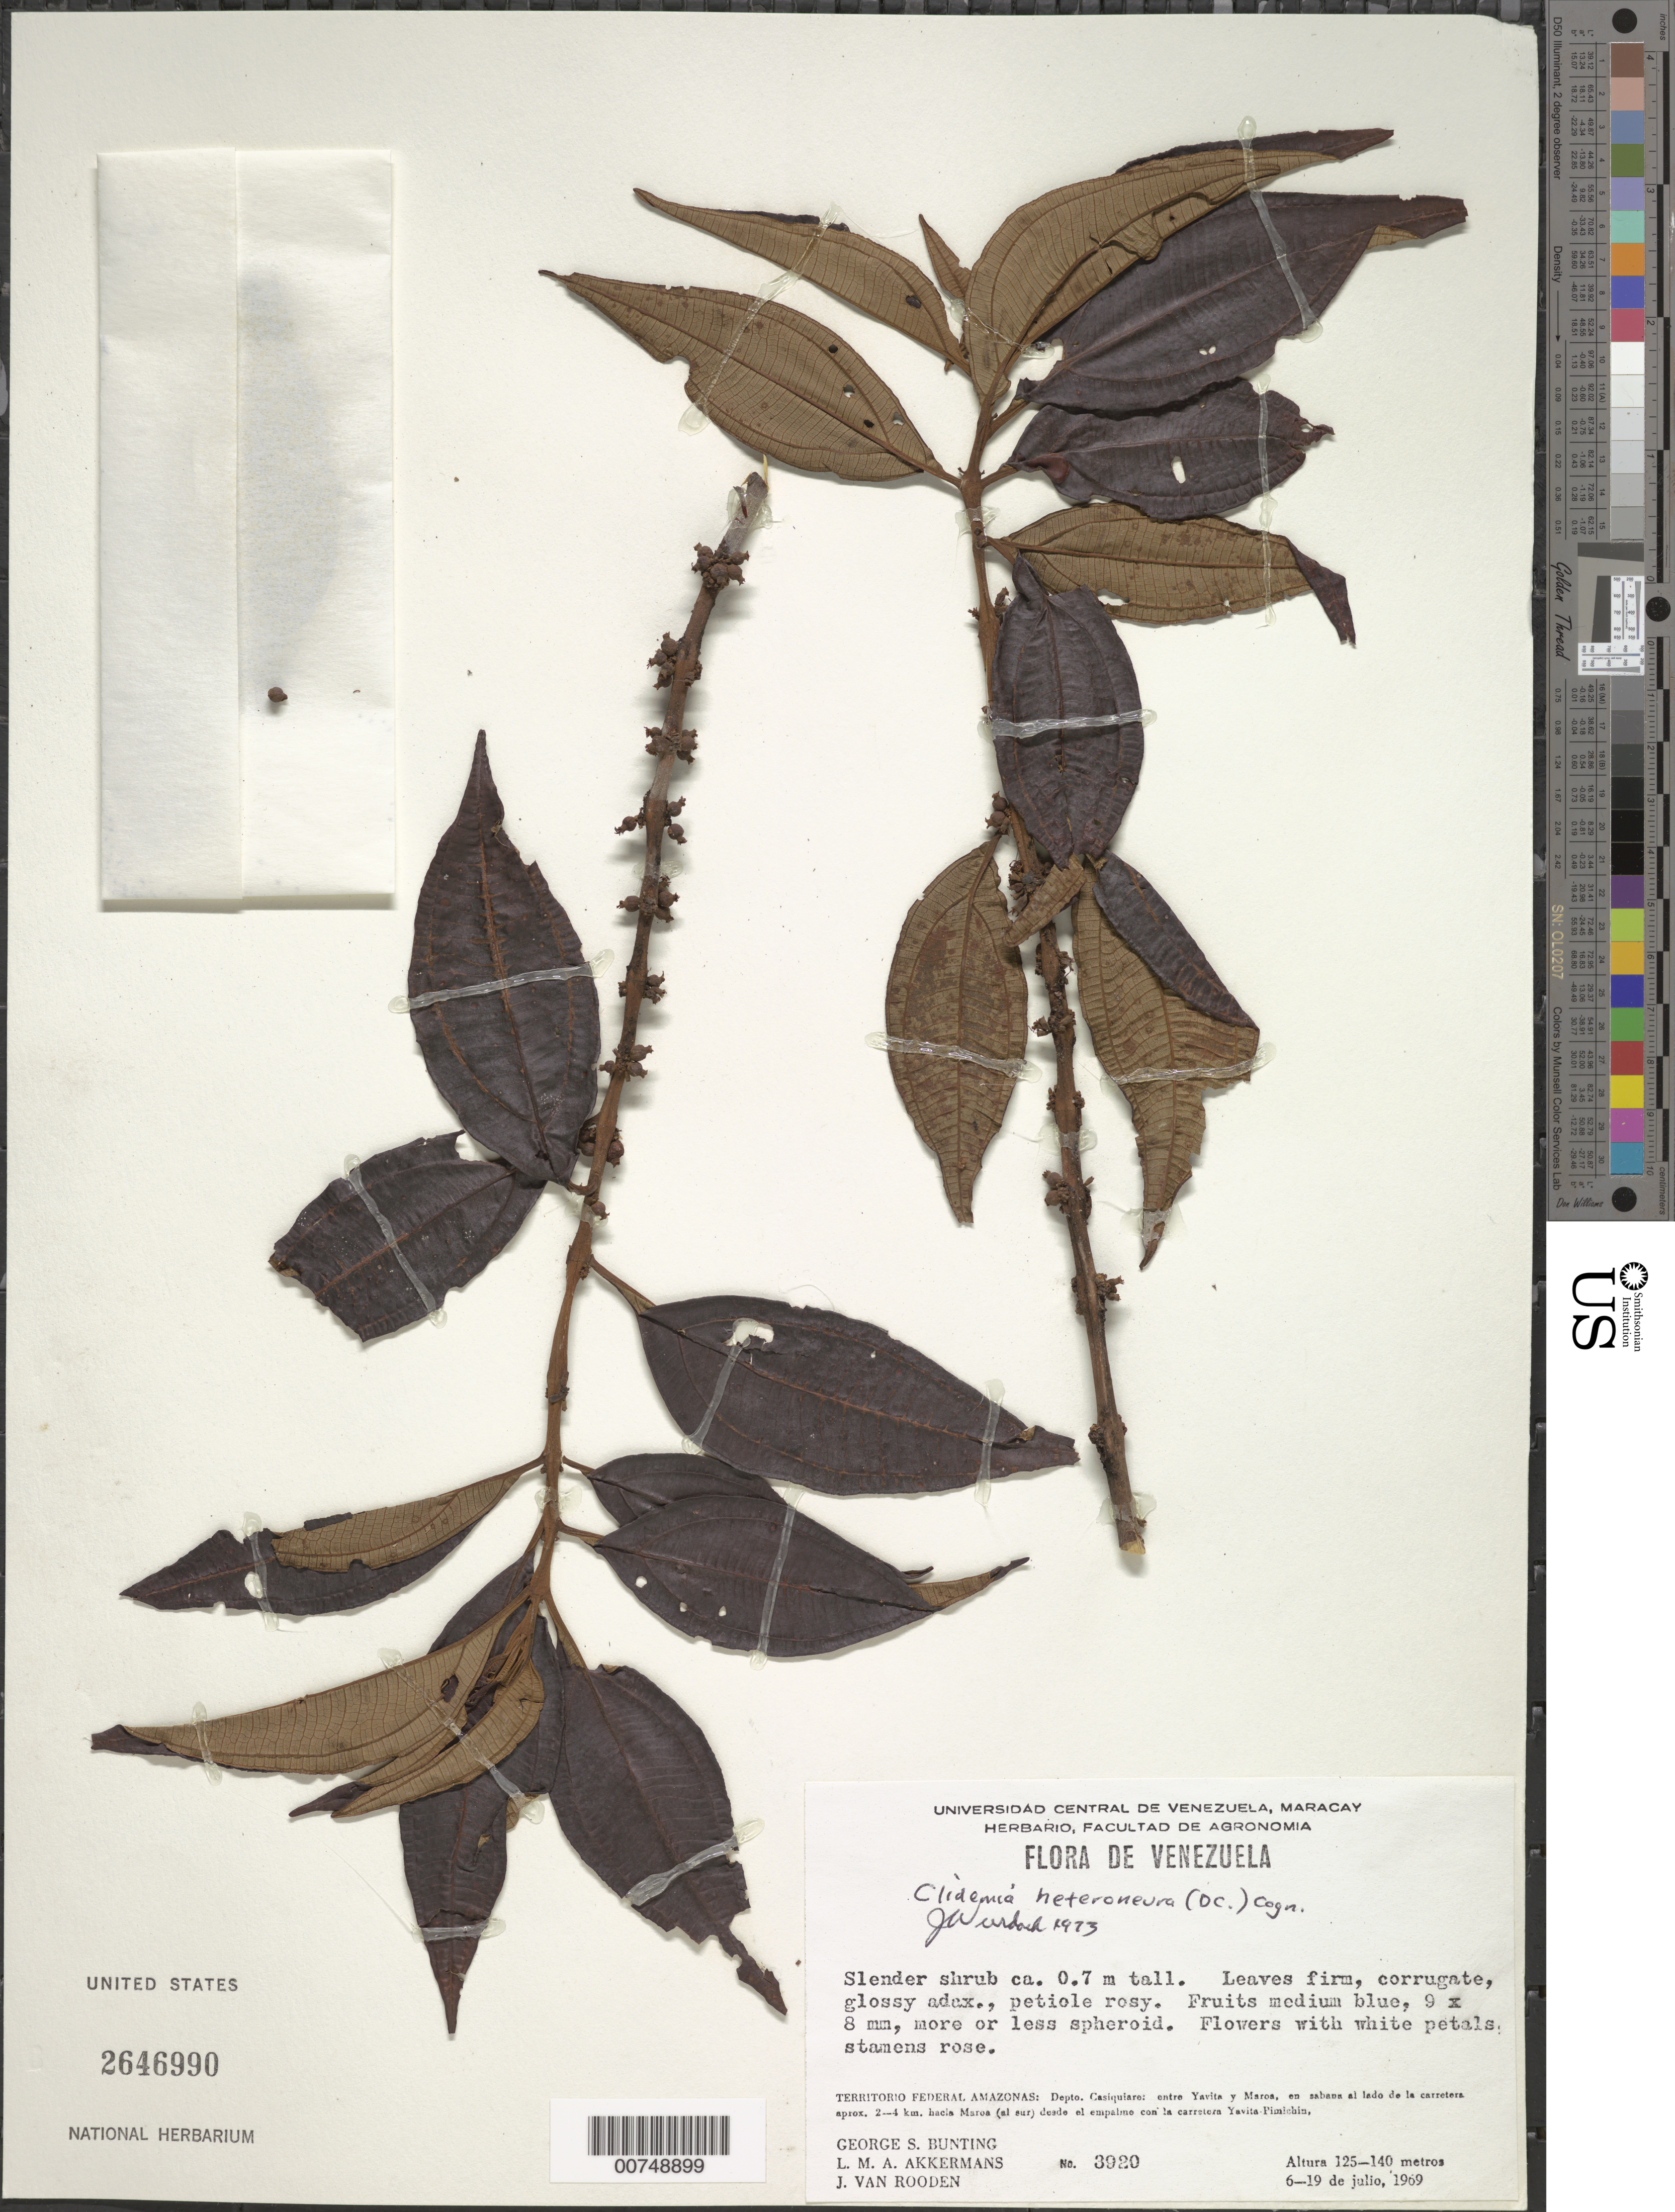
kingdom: Plantae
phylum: Tracheophyta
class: Magnoliopsida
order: Myrtales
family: Melastomataceae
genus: Clidemia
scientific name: Clidemia heteroneura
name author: (DC.) Cogn.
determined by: Wurdack, John J., (US), US (UNITED STATES)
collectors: G. S. Bunting, L. M. Akkermans & J. Van Rooden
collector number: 3920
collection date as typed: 6-Jul-69 to 19-Jul-69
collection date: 1969-07-06/1969-07-19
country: Venezuela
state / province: Amazonas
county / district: Maroa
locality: Yavita to Maroa, aprox 2-4 km hacia Maroa (al sur) desde el empalme con la carretera Yavita Pimichin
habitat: Sabana al lado de la carretera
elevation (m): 125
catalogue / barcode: US 2646990